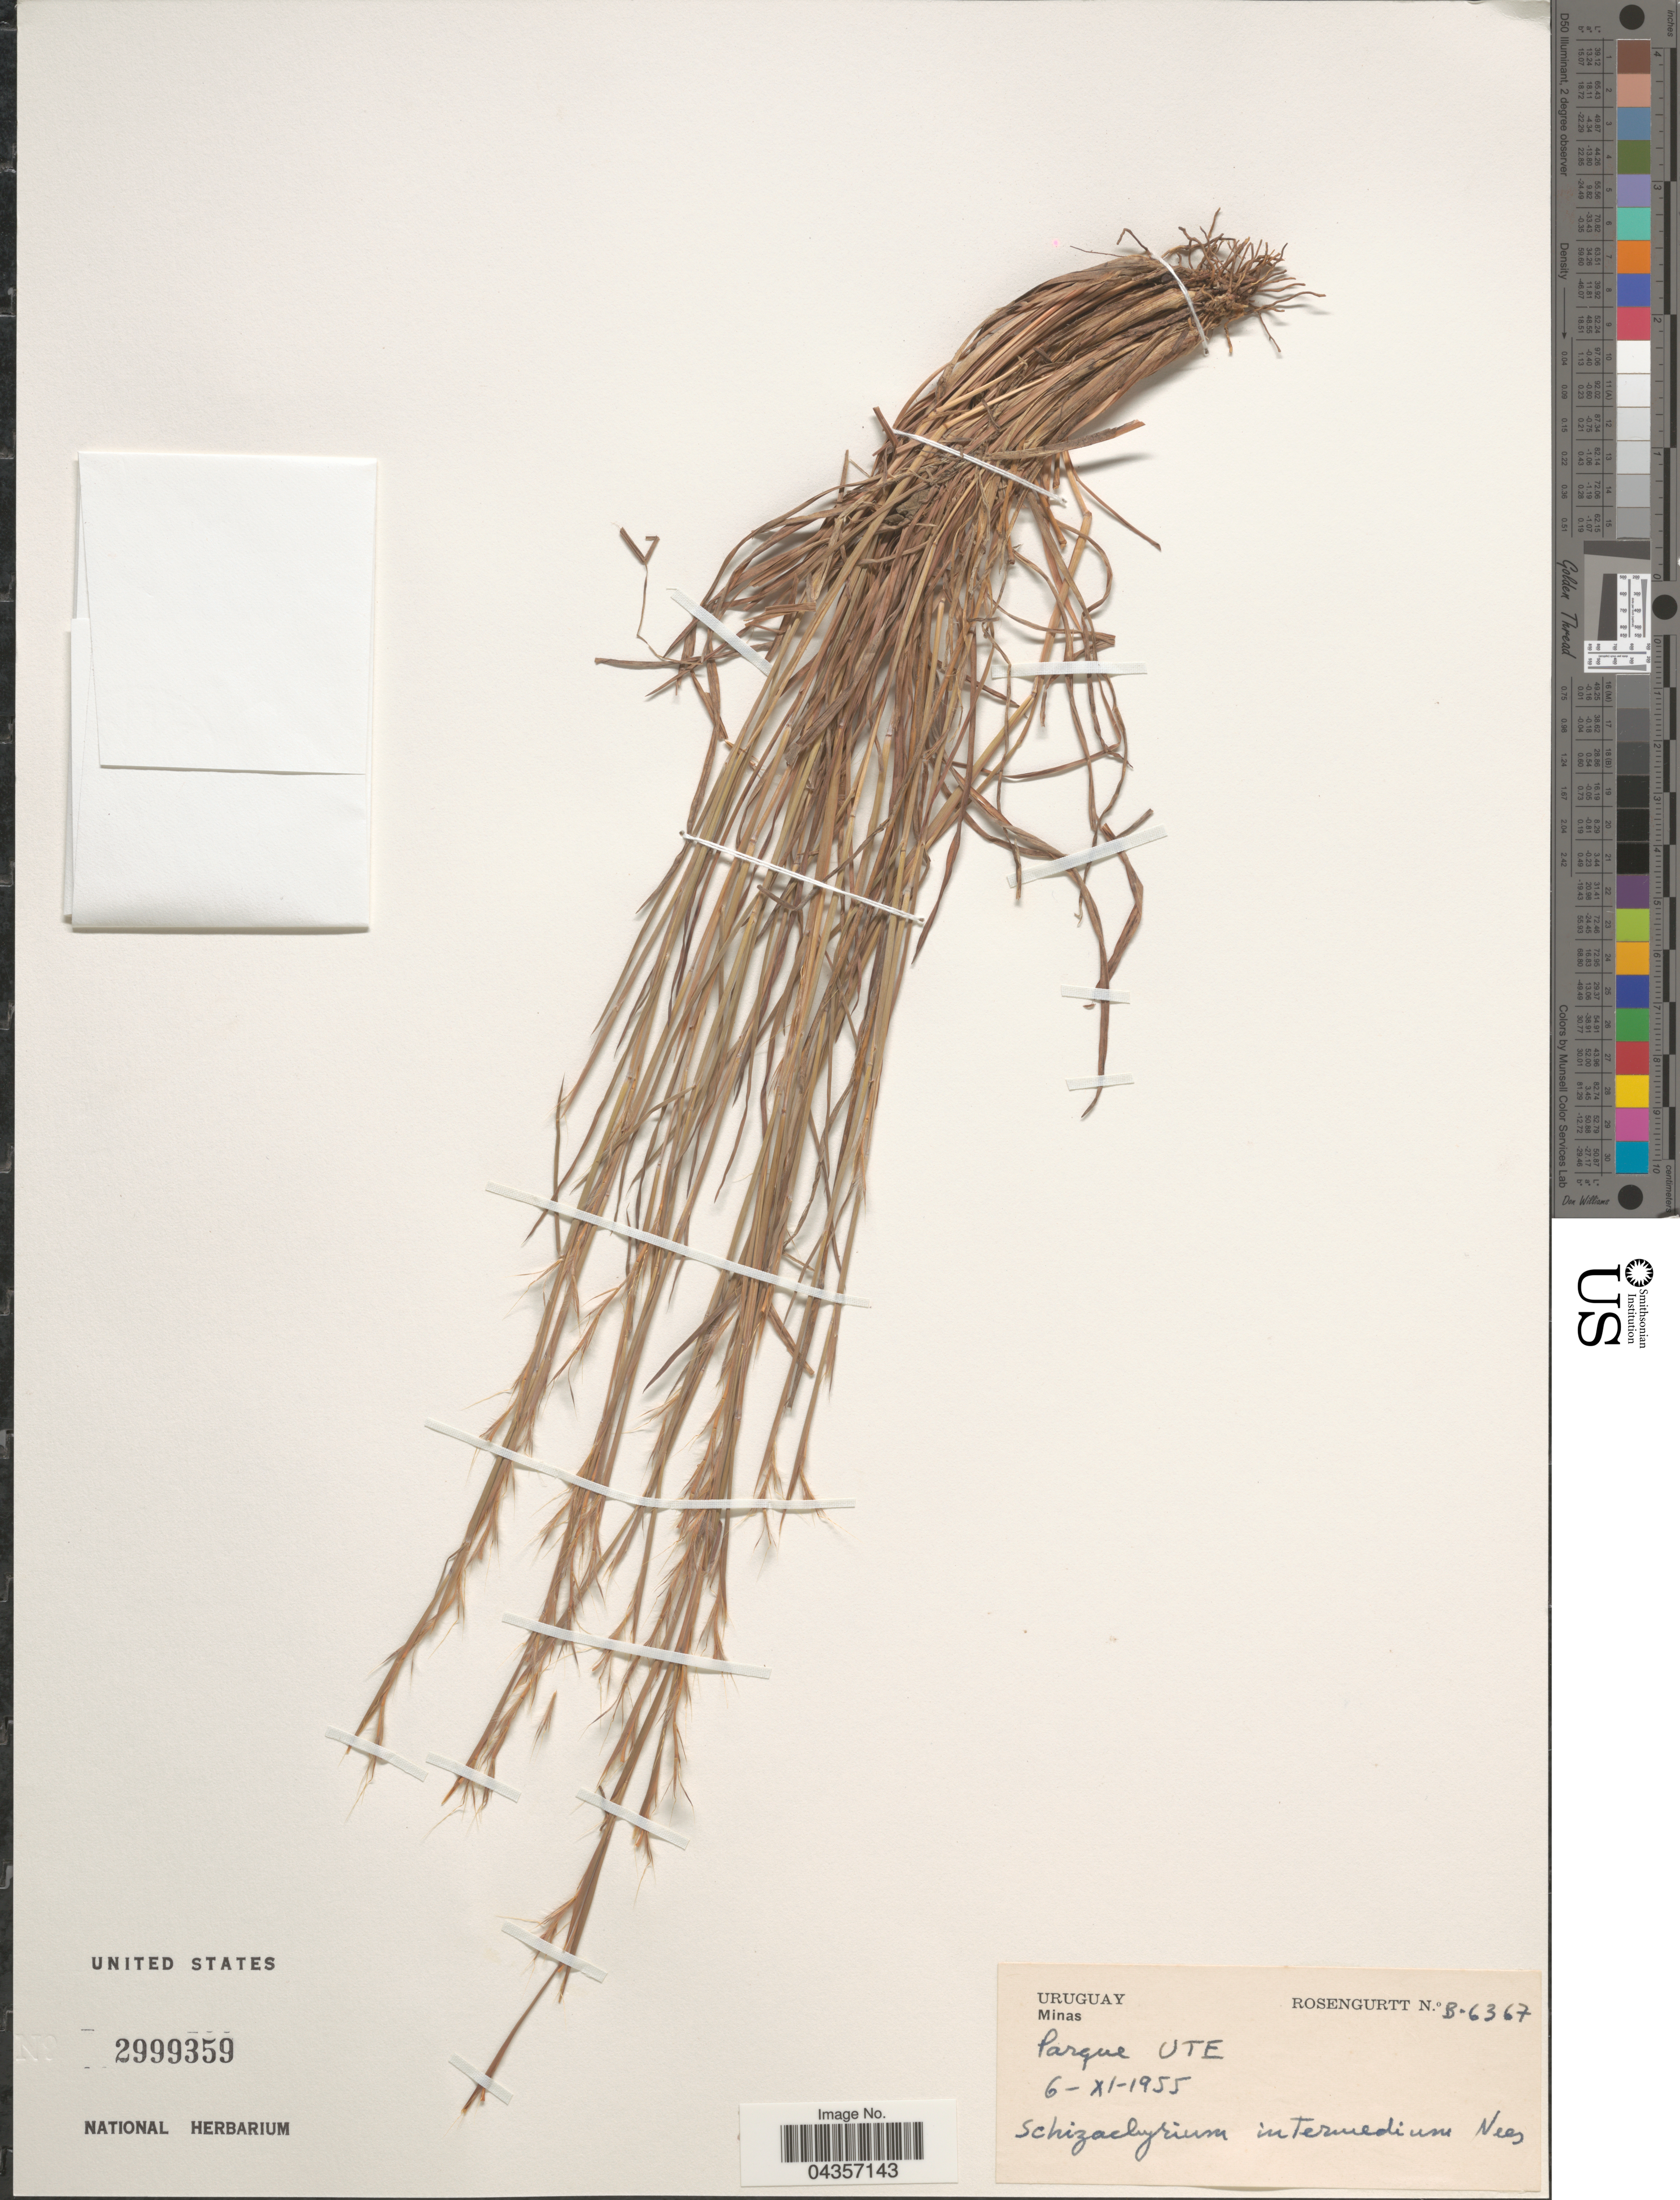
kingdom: Plantae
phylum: Tracheophyta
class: Liliopsida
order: Poales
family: Poaceae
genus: Schizachyrium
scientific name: Schizachyrium spicatum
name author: (Spreng.) Wipff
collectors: Rosengurtt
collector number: B-6367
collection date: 1955-11-06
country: Uruguay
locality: Minas. Parque UTE.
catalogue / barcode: US 2999359